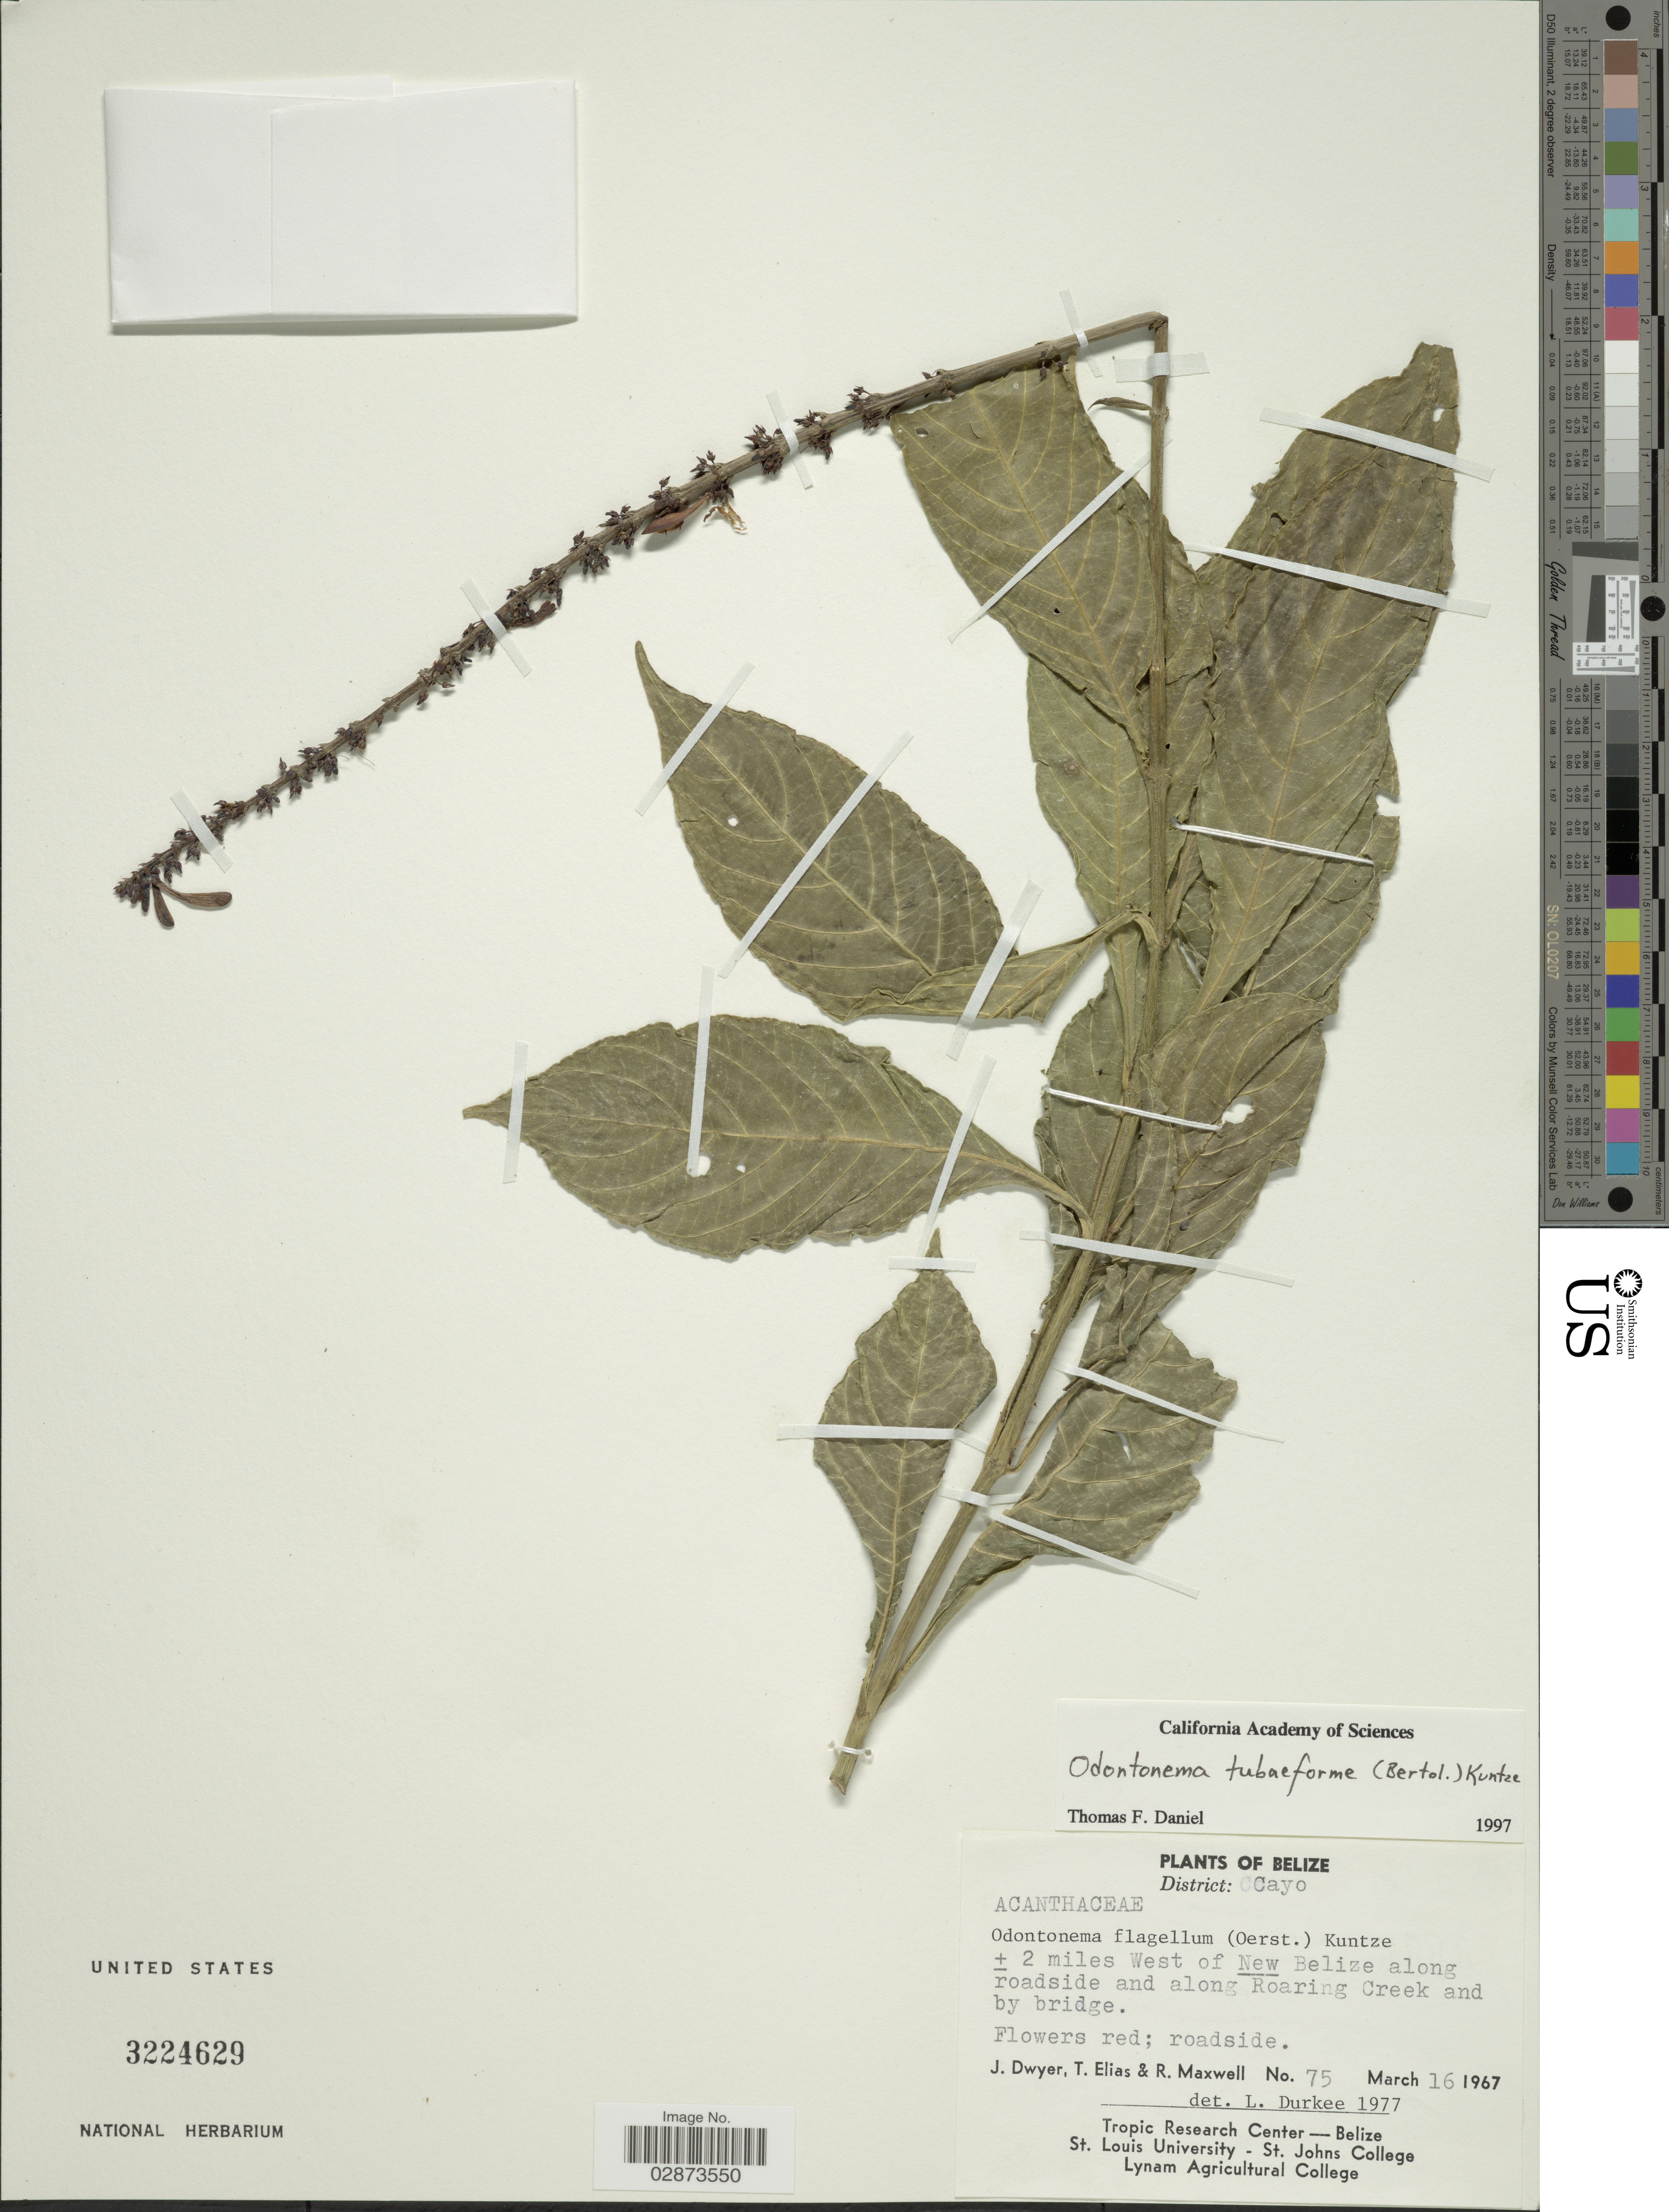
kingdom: Plantae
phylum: Tracheophyta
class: Magnoliopsida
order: Lamiales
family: Acanthaceae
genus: Odontonema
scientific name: Odontonema tubaeforme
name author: (Bertol.) Kuntze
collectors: J. Dwyer, T. Elias & R. Maxwell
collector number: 75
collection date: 1967-03-16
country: Belize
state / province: Cayo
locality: District: Cayo. ± 2 miles West of New Belize along roadside and along Roaring Creek and by bridge.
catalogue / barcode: US 3224629